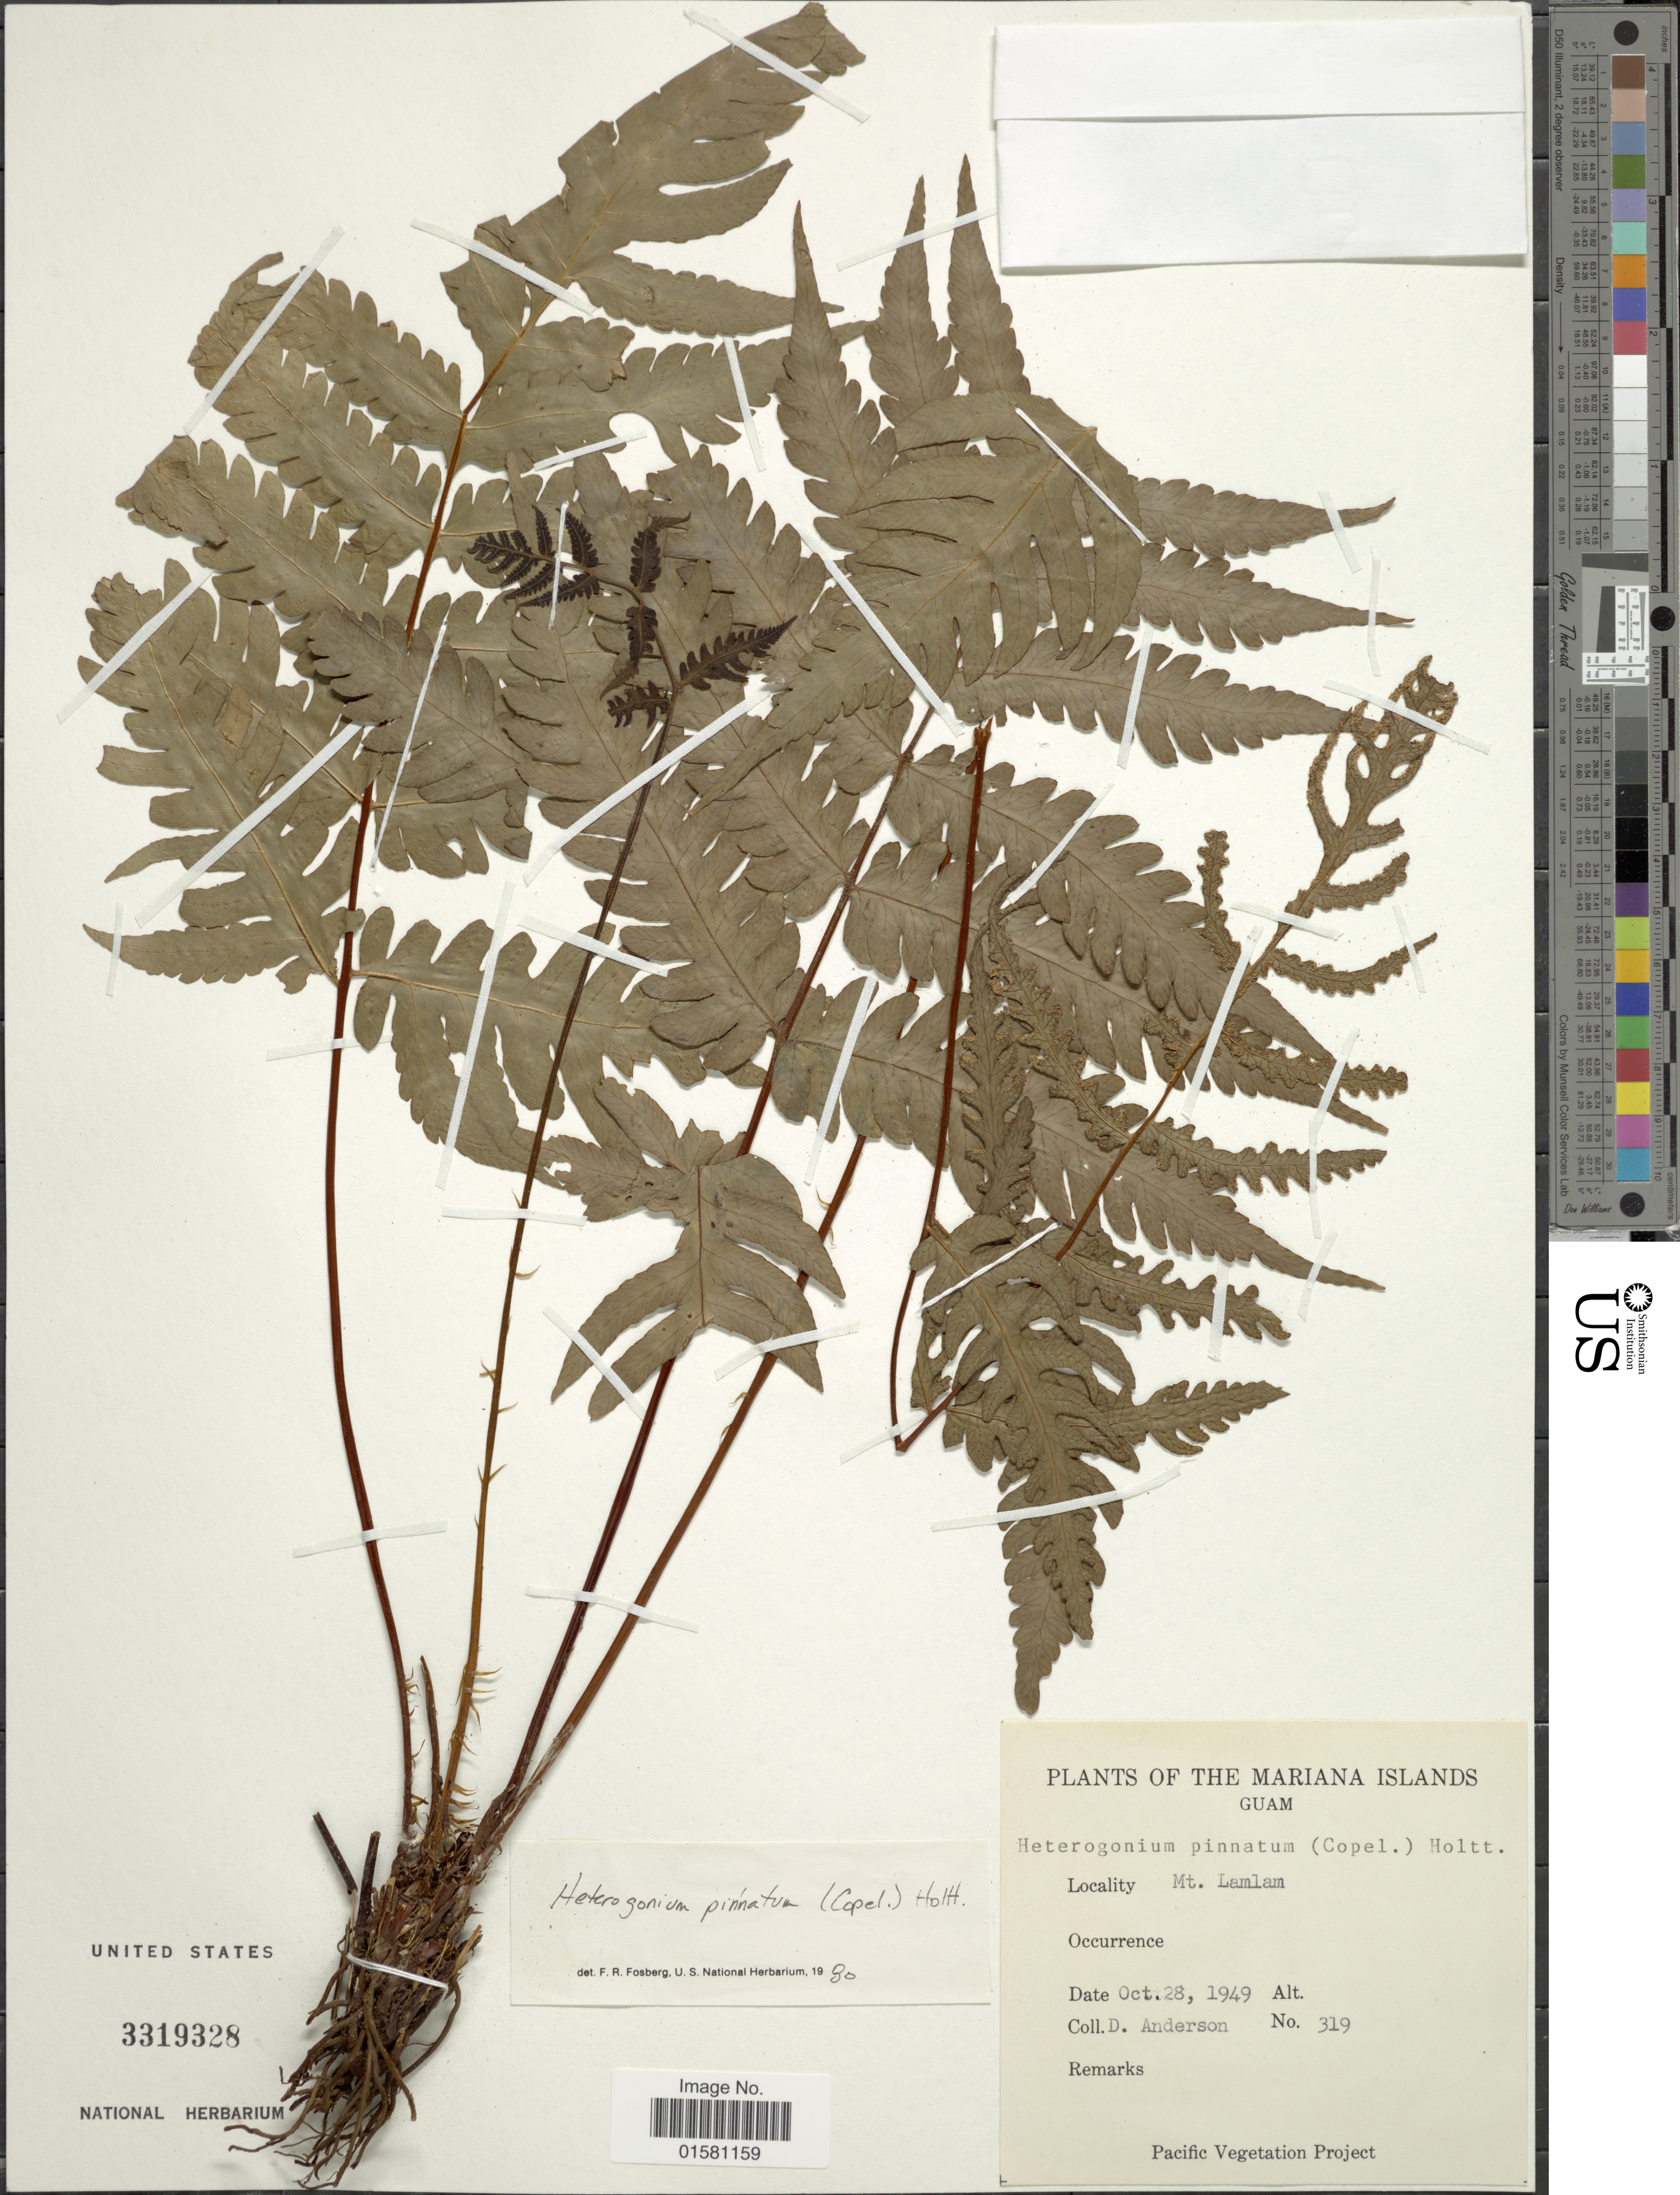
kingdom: Plantae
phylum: Tracheophyta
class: Polypodiopsida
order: Polypodiales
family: Tectariaceae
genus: Tectaria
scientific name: Tectaria pinnata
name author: (C. Chr.) R.M. Tryon & A.F. Tryon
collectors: D. Anderson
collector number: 319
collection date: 1949-10-28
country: Northern Mariana Islands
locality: The Mariana Islands, Guam. Mt. Lamlam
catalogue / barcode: US 3319328